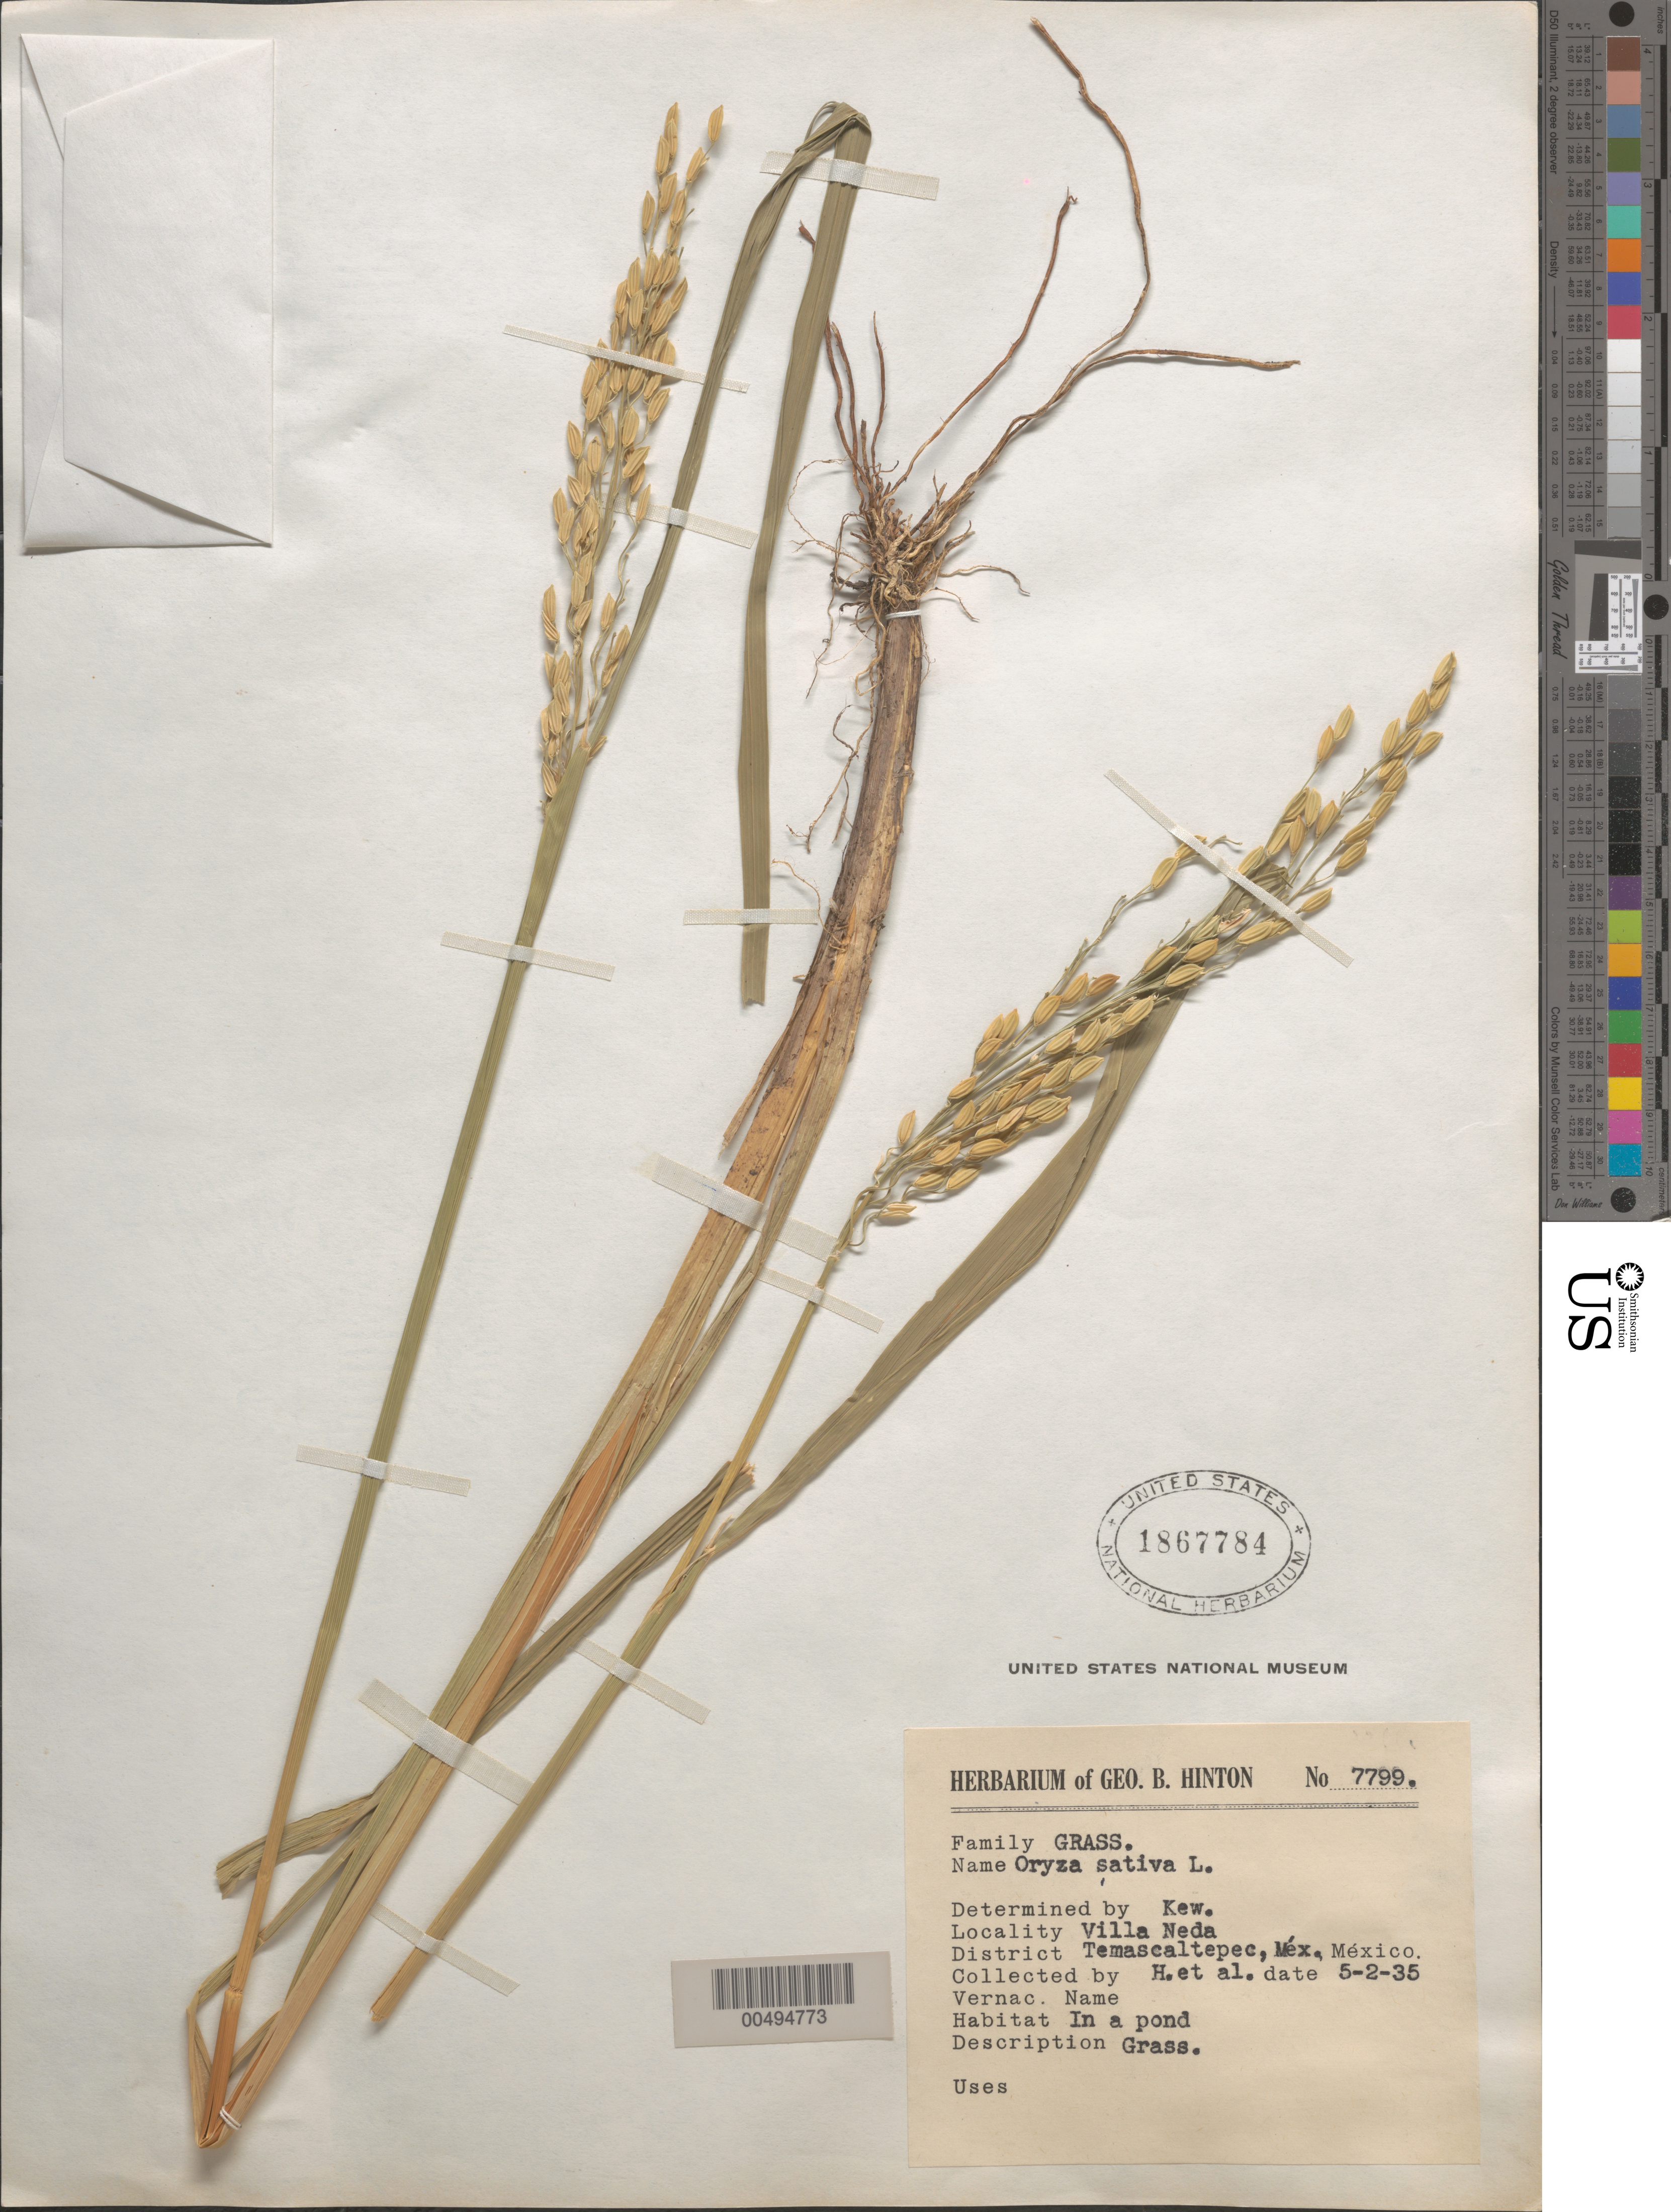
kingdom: Plantae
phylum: Tracheophyta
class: Liliopsida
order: Poales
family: Poaceae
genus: Oryza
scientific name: Oryza sativa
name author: L.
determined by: Kew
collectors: G. B. Hinton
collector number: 7799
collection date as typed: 5 Feb 1935 or 2 May 1935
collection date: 1935-02-05 or 1935-05-02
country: Mexico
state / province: México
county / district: Temascaltepec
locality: Villa Neda, Dist: Temascaltepec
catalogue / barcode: US 1867784